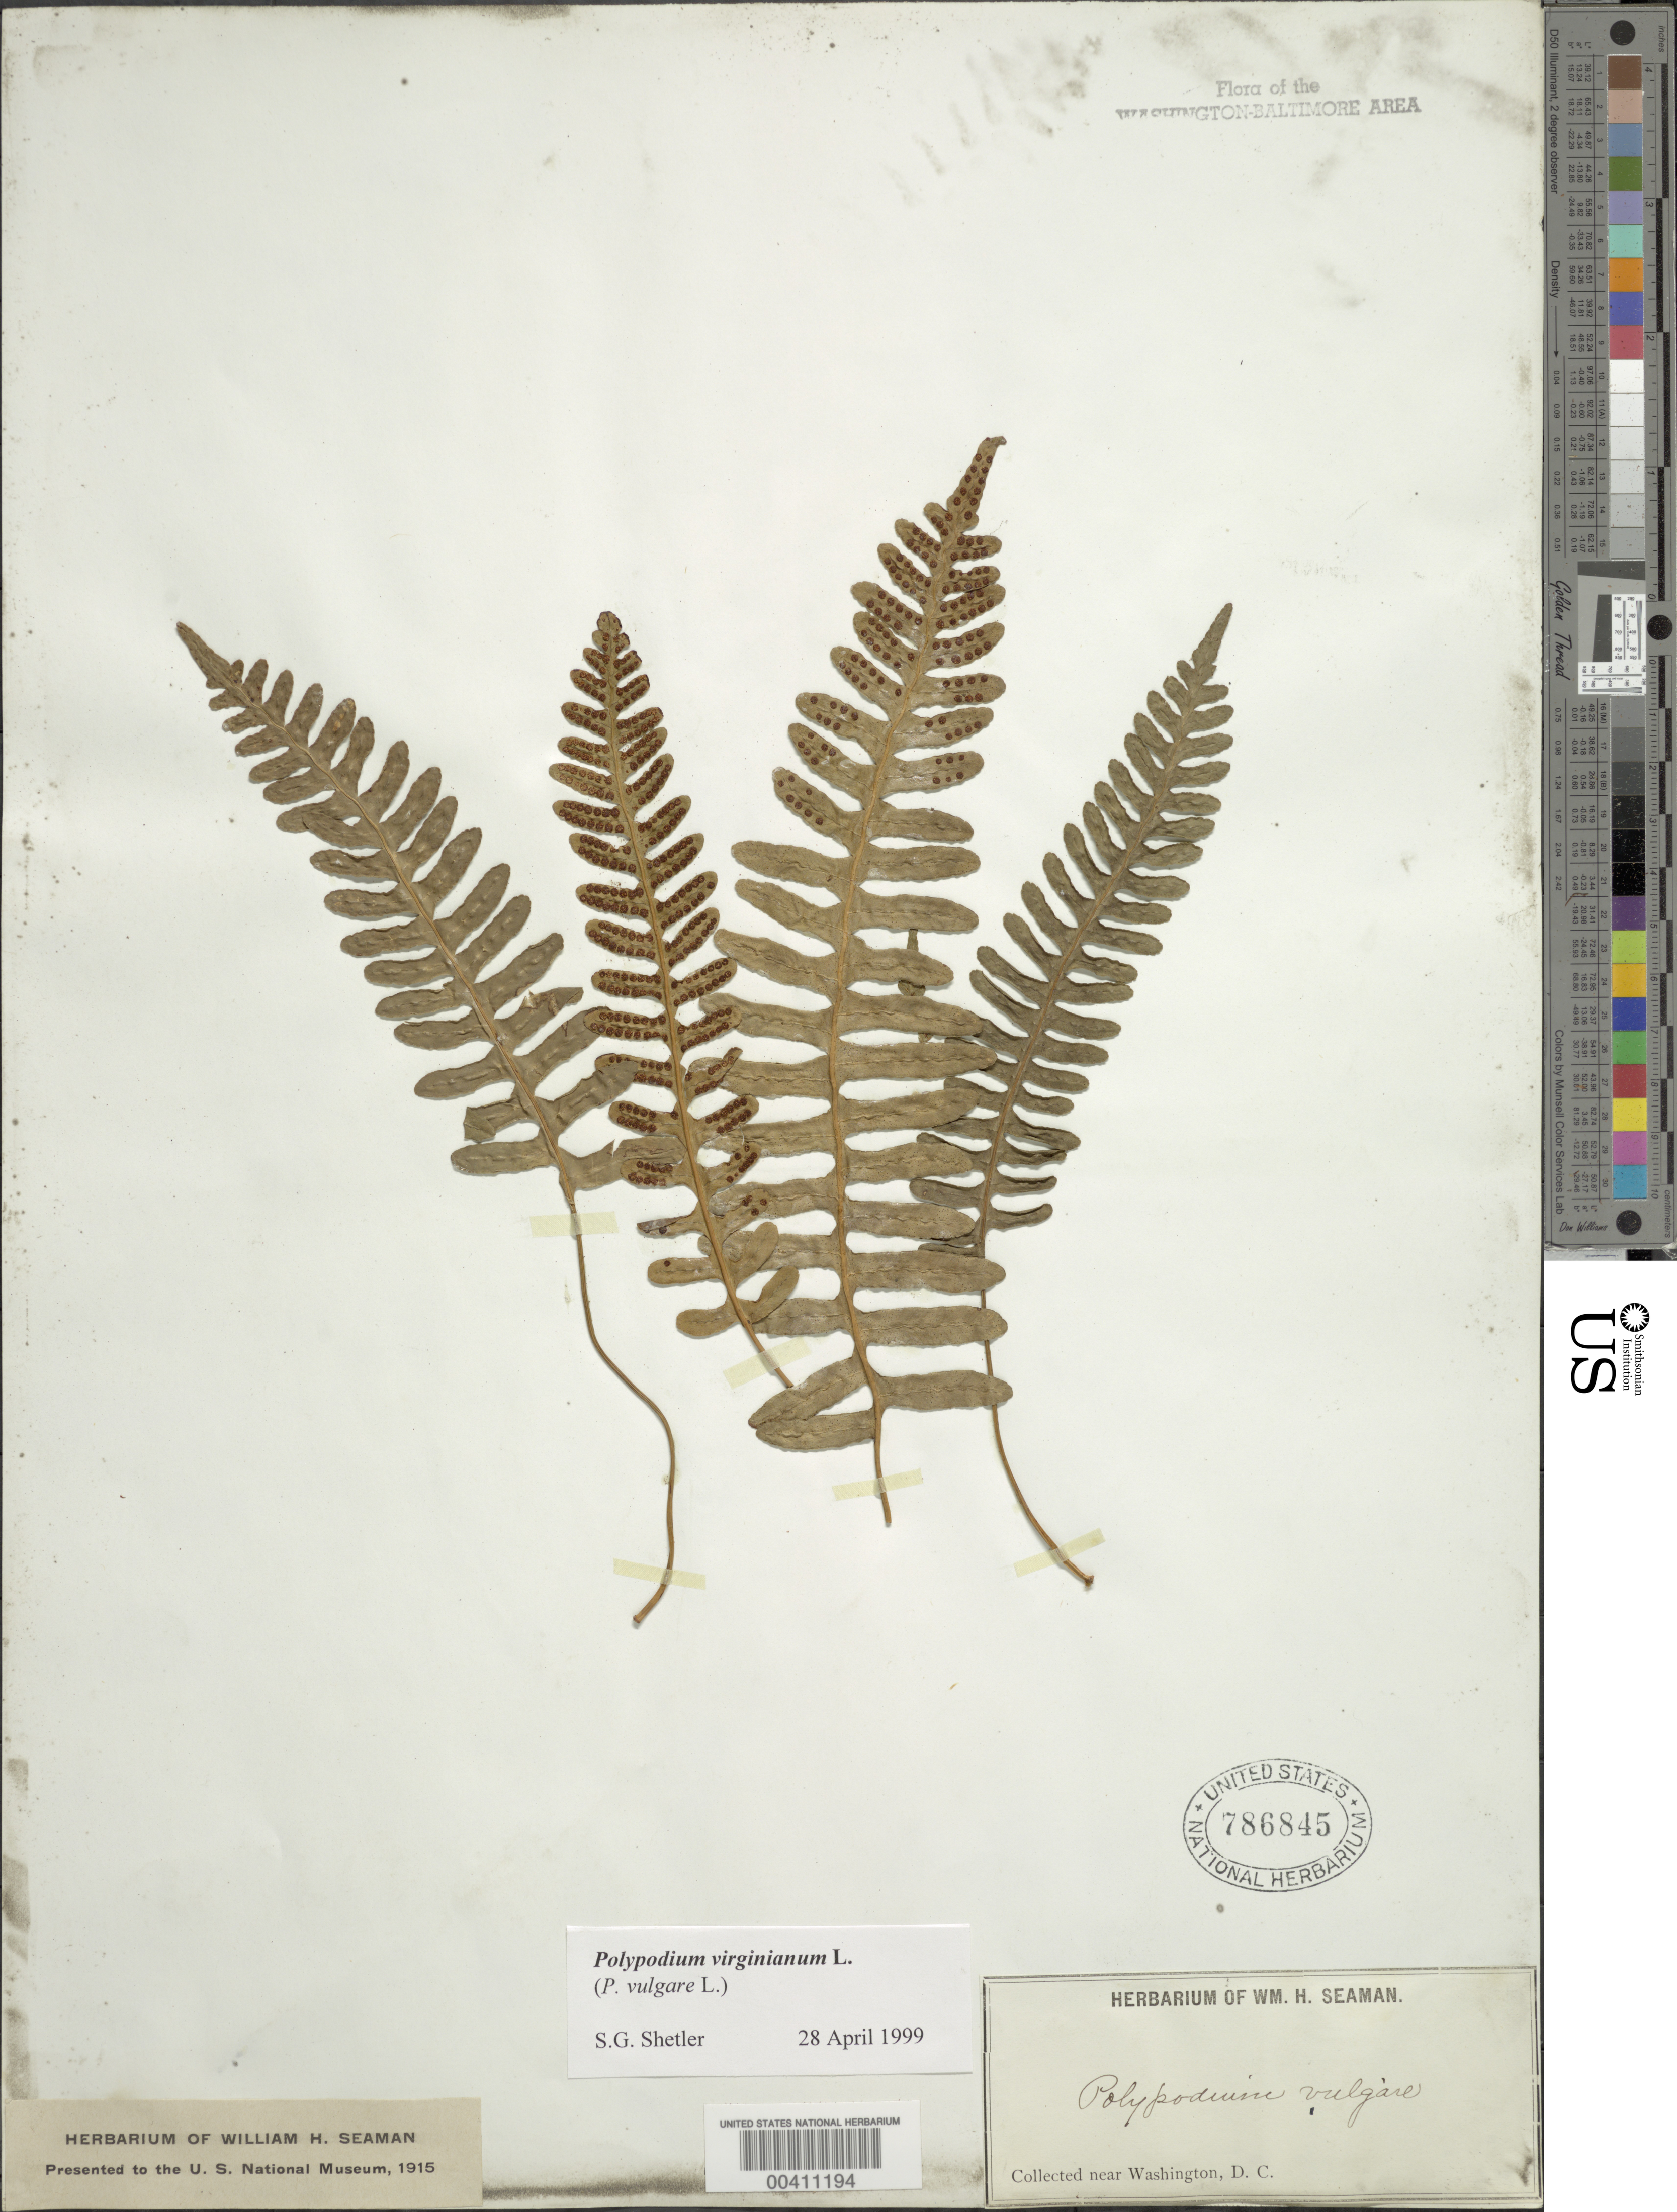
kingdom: Plantae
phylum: Tracheophyta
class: Polypodiopsida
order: Polypodiales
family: Polypodiaceae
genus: Polypodium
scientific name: Polypodium virginianum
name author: L.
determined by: Shetler, Stanwyn G., (US), NMNH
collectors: W. Seaman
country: United States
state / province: District of Columbia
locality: DC vicinity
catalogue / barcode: US 786845